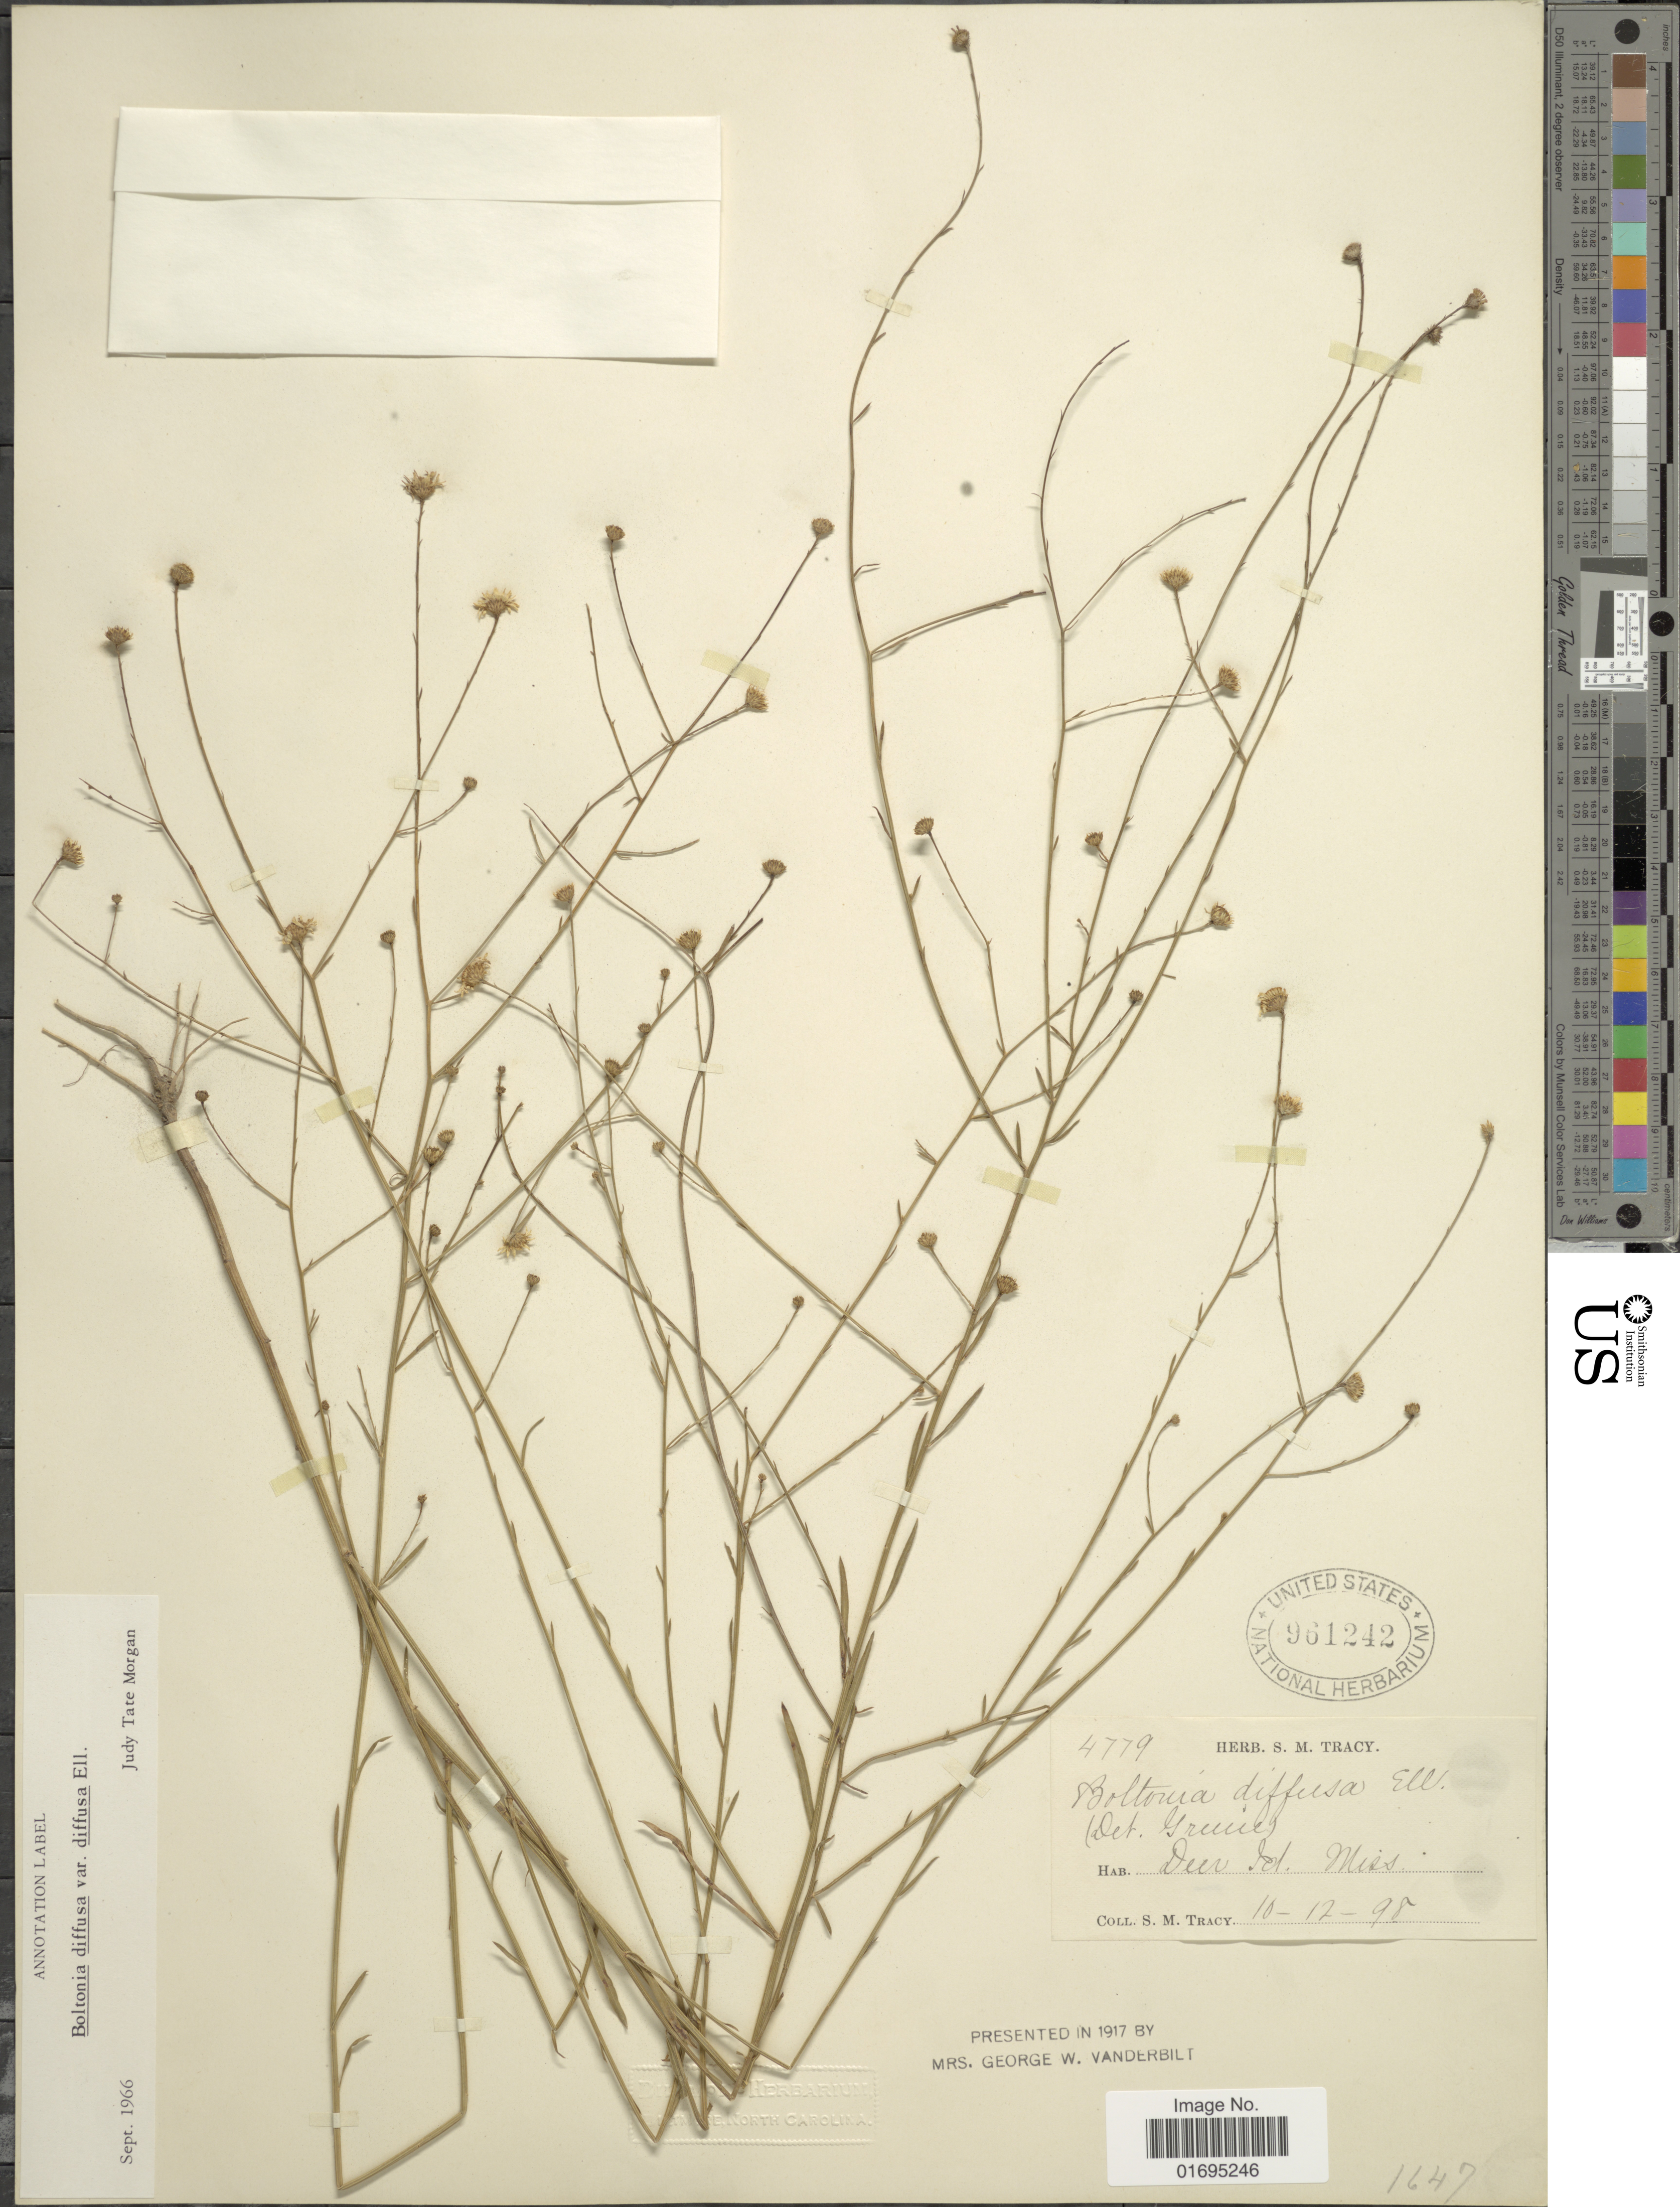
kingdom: Plantae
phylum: Tracheophyta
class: Magnoliopsida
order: Asterales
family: Asteraceae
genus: Boltonia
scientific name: Boltonia diffusa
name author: Elliott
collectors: S. Stracy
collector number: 4779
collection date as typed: Transcribed d/m/y: 17/10/98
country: United States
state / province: Mississippi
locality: Deer Sol. Miss.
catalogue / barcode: US 961242